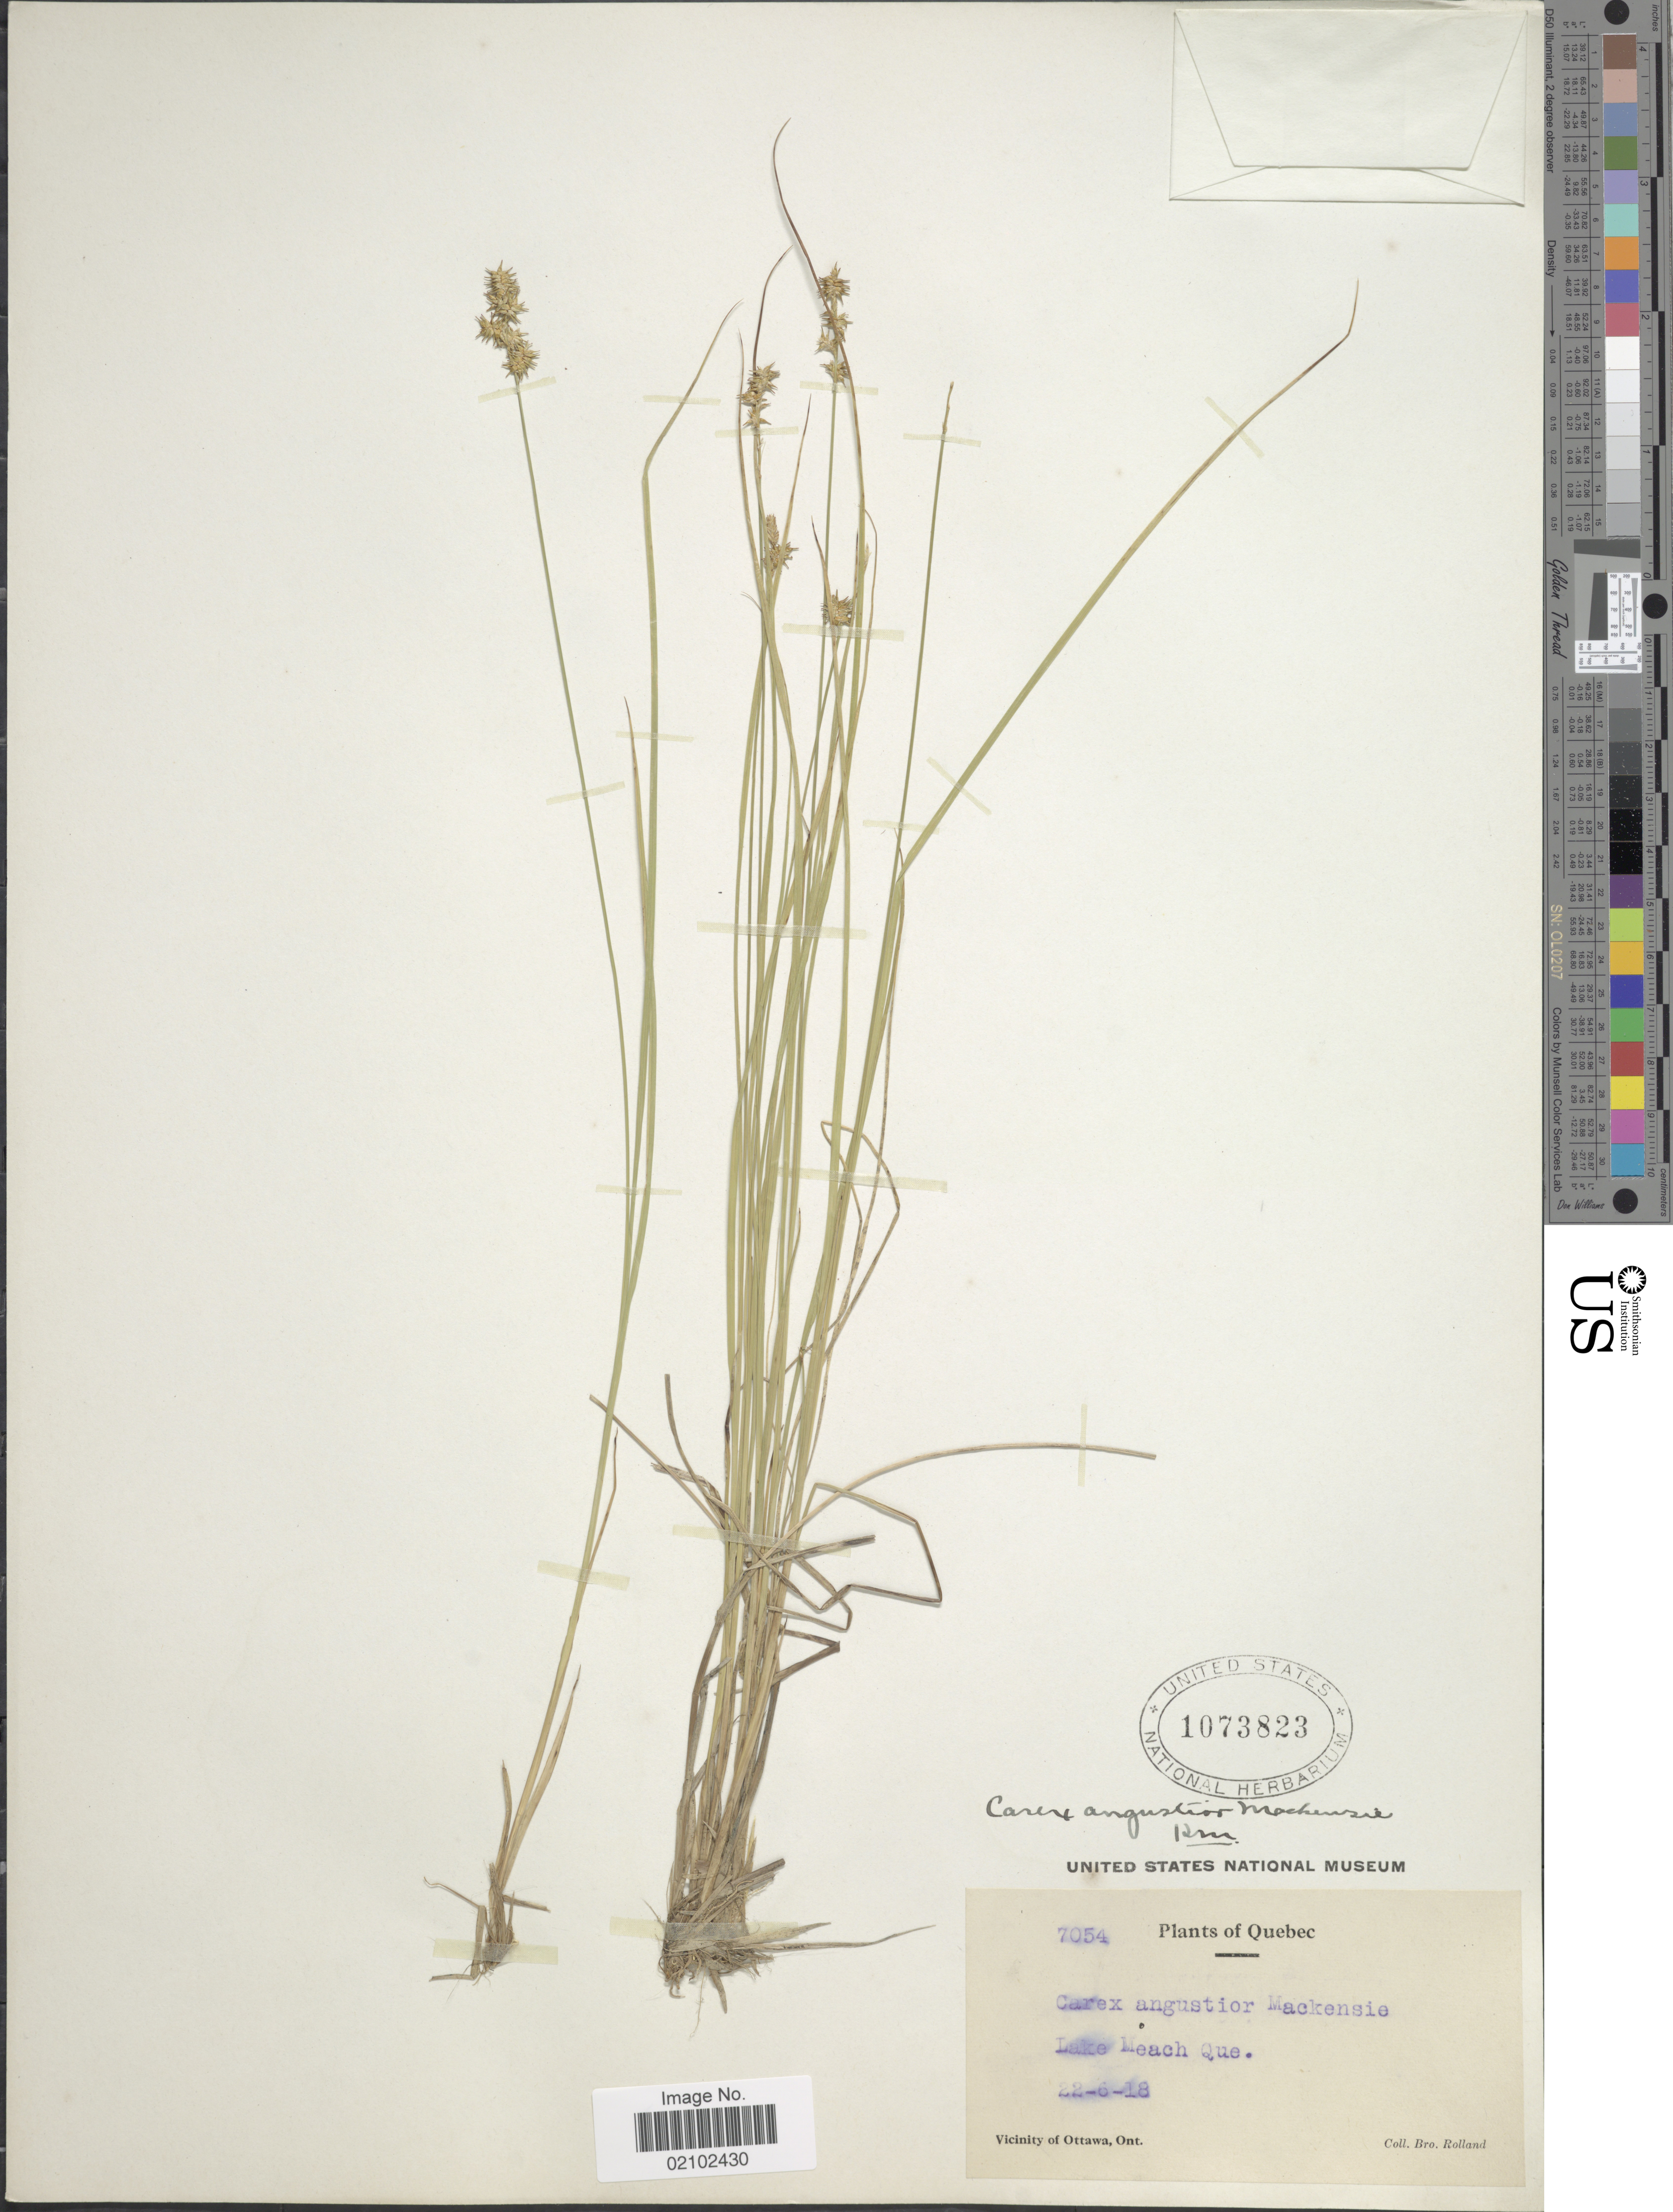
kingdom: Plantae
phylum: Tracheophyta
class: Liliopsida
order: Poales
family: Cyperaceae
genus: Carex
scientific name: Carex echinata subsp. echinata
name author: Murray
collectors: B. Rolland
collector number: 7054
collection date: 1918-06-22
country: Canada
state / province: Quebec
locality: Lake Meach, Vicinity of Ottawa, Ont.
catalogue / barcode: US 1073823